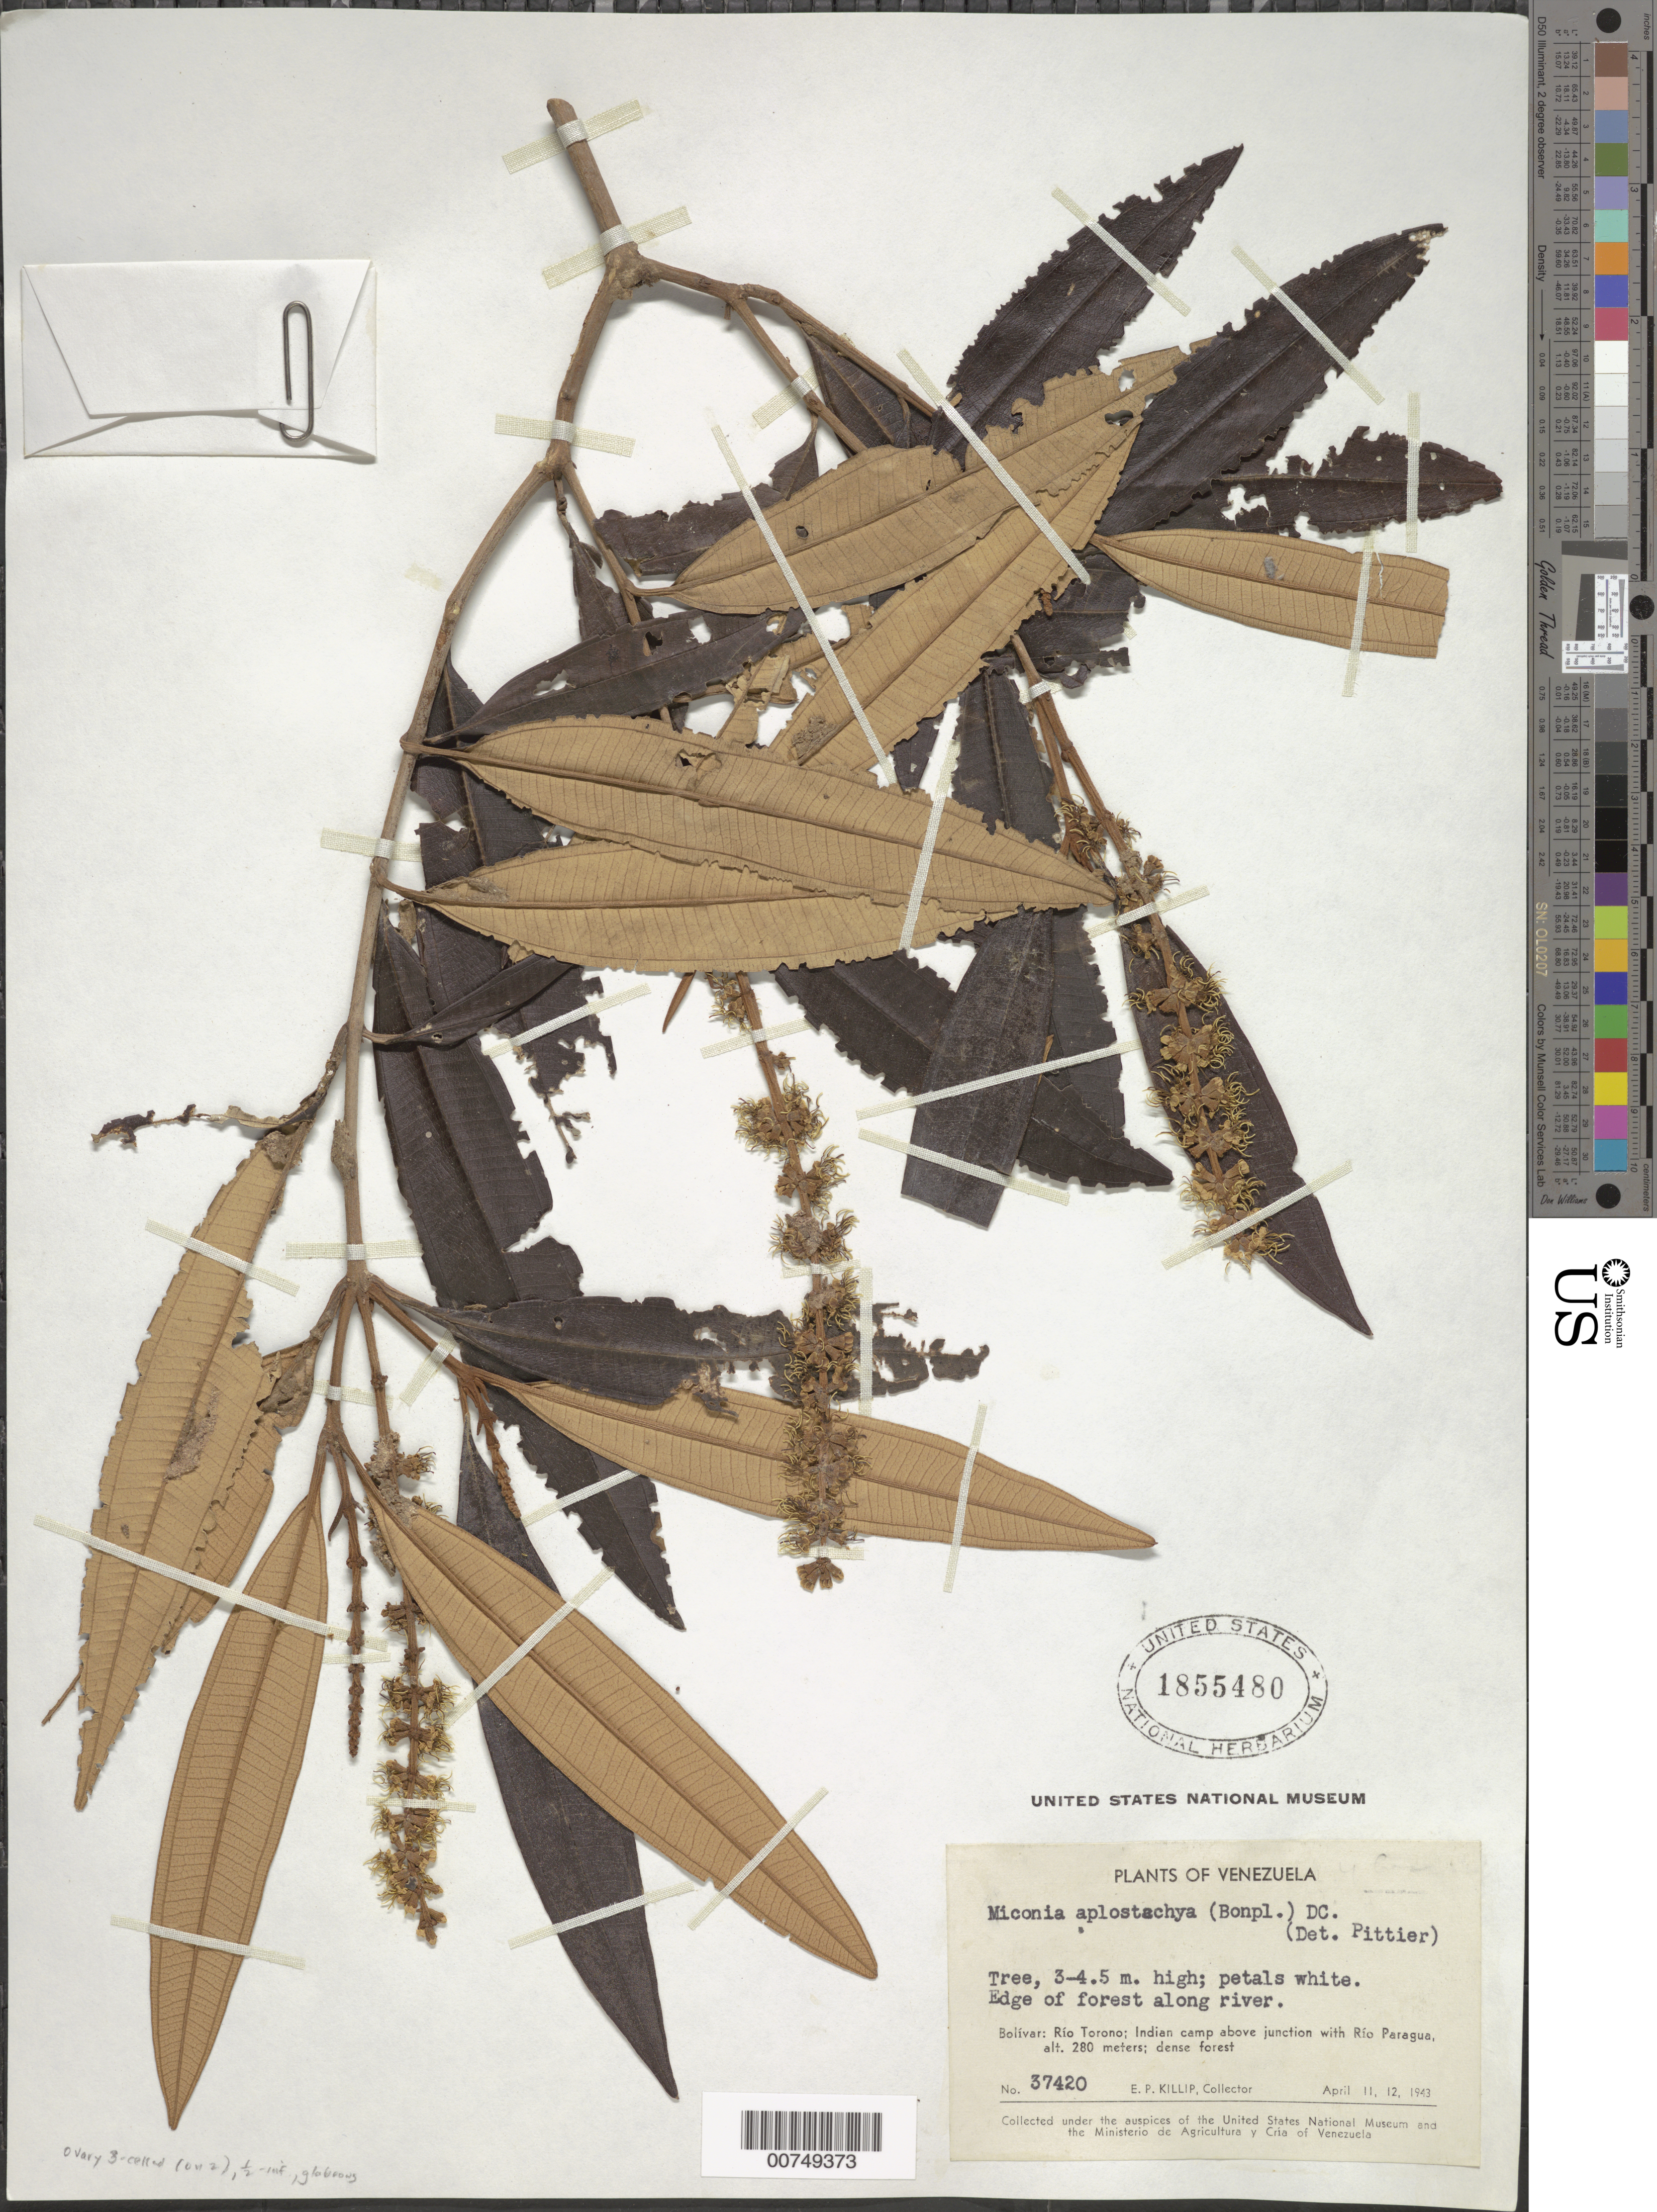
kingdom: Plantae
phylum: Tracheophyta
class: Magnoliopsida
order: Myrtales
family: Melastomataceae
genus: Miconia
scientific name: Miconia aplostachya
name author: (Bonpl.) DC.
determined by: Pittier, Henri F.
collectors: E. P. Killip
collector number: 37420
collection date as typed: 11-Apr-43 to 12-Apr-43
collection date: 1943-04-11/1943-04-12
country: Venezuela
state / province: Bolívar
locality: Río Torono, Indian camp above junction with Río Paragua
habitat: Dense forest; edge of forest along river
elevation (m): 280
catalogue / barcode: US 1855480